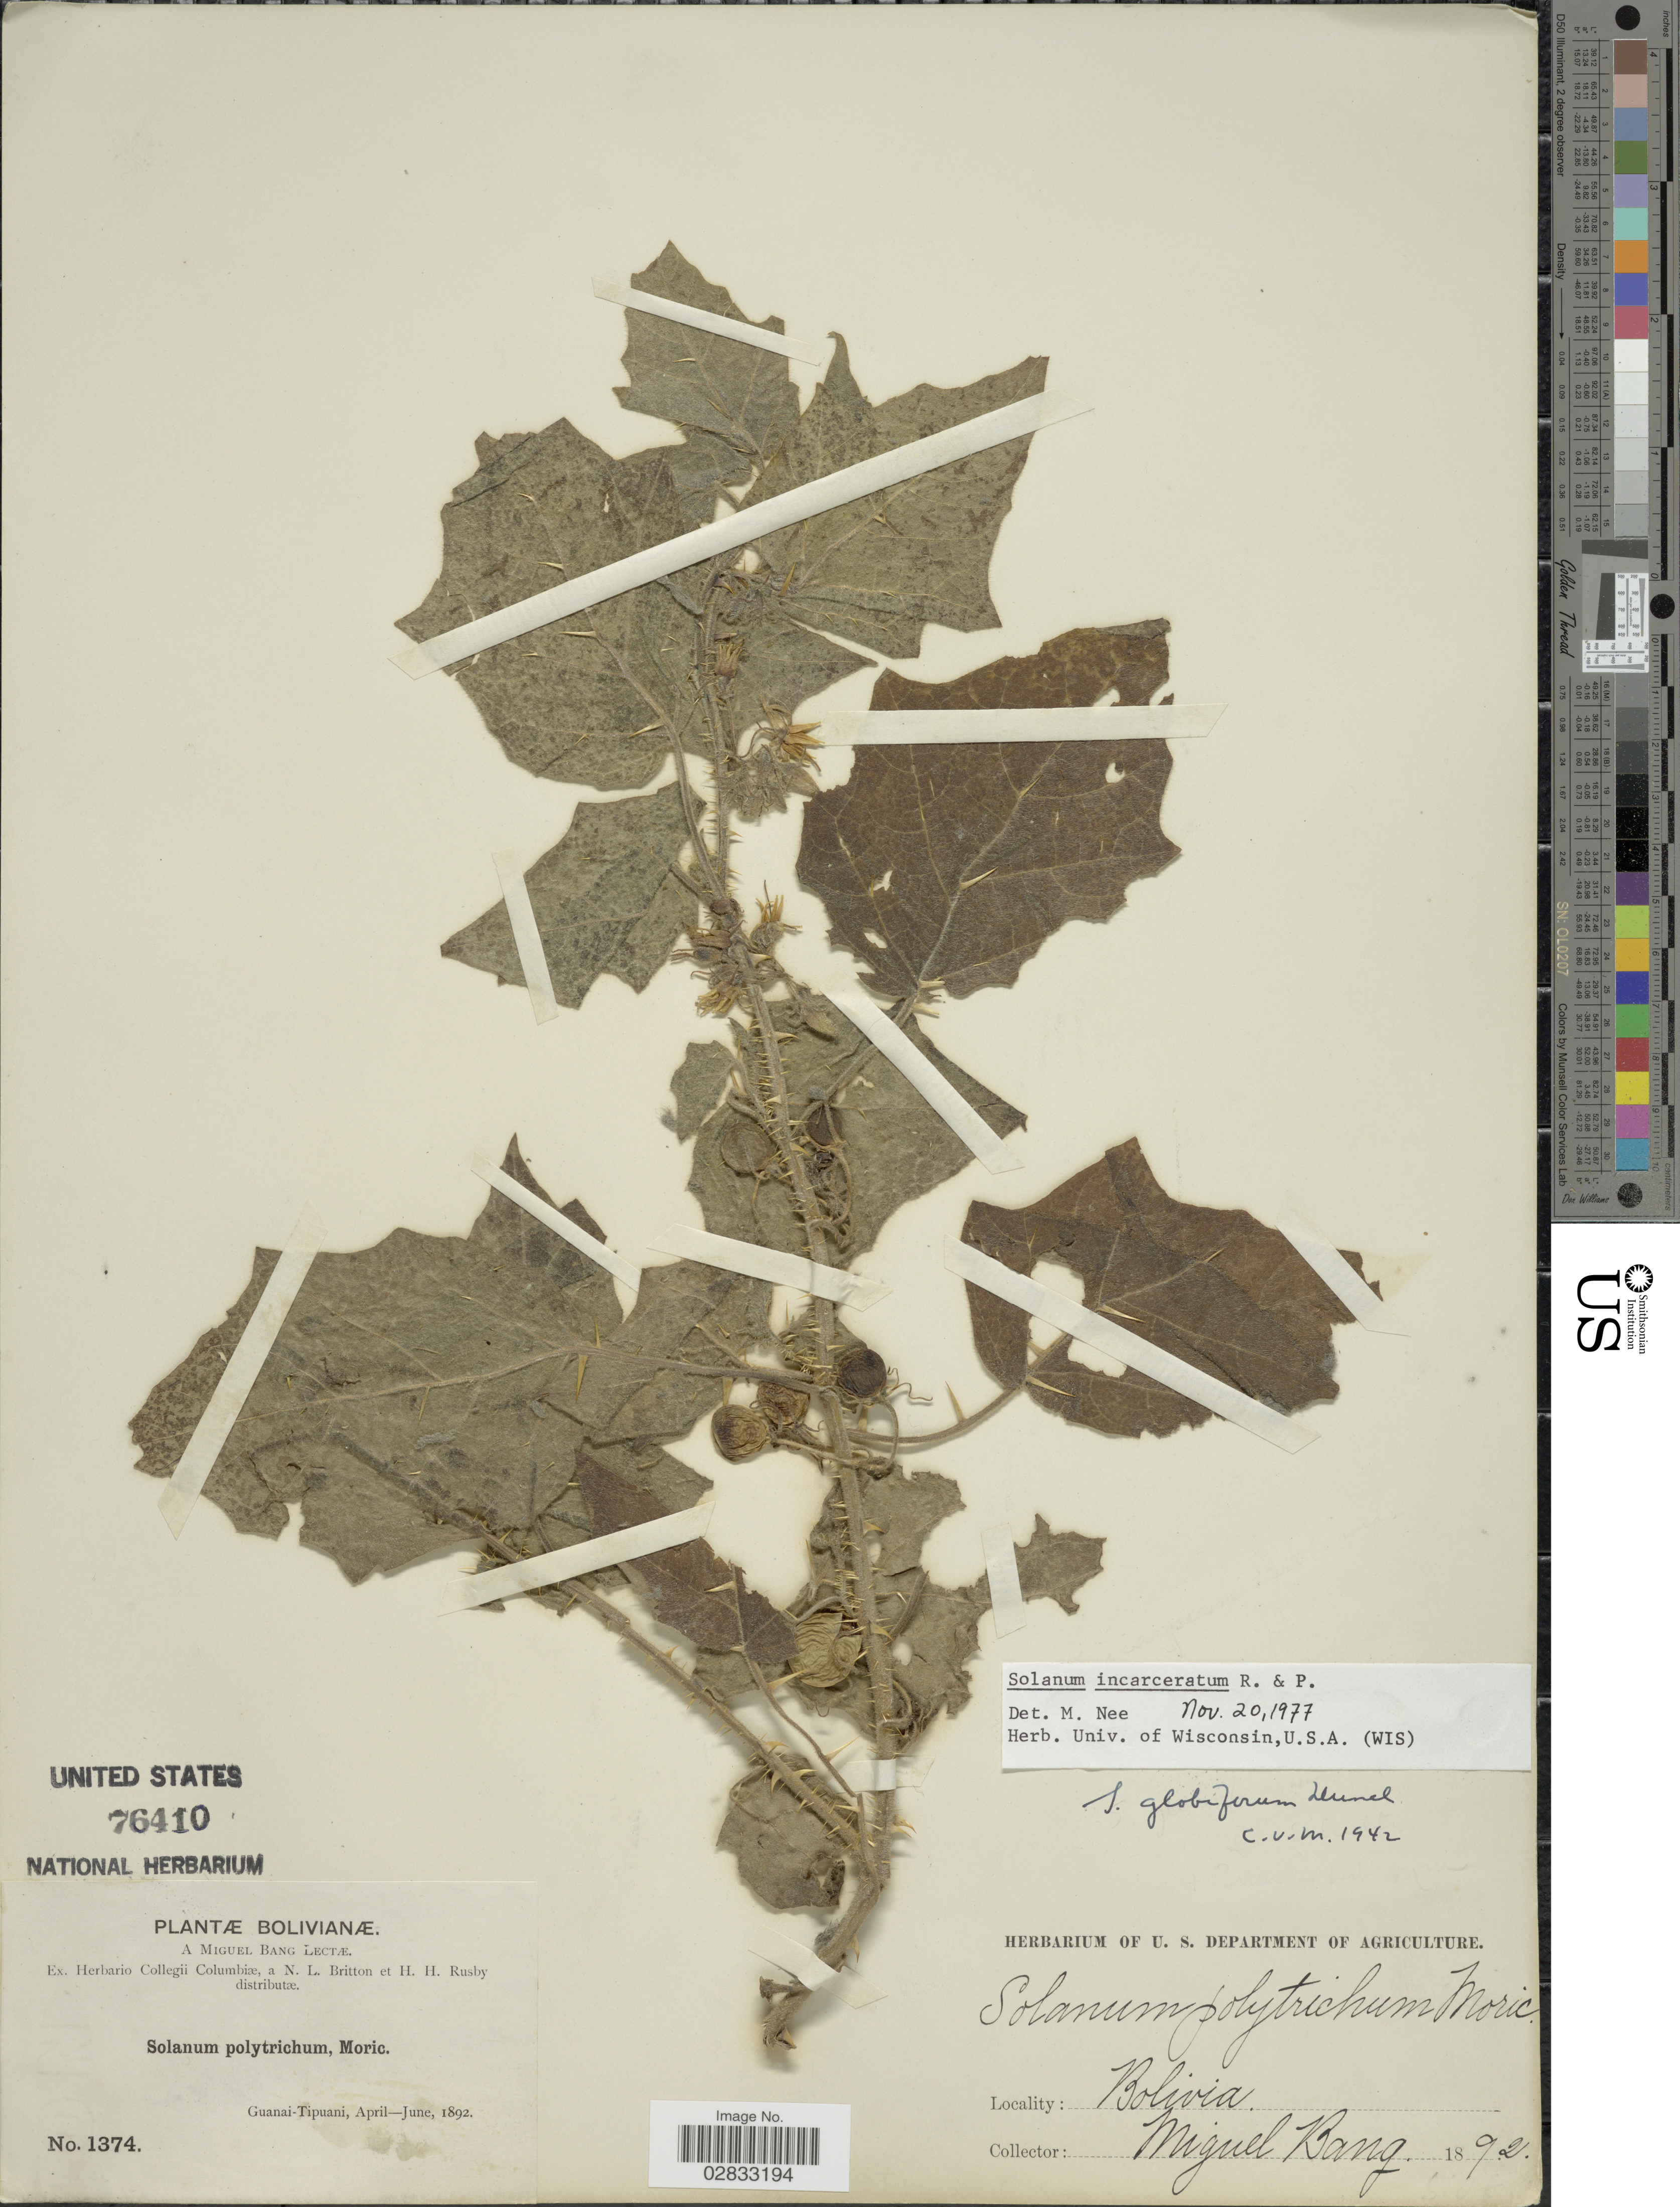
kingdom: Plantae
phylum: Tracheophyta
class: Magnoliopsida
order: Solanales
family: Solanaceae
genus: Solanum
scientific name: Solanum incarceratum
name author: Ruiz & Pav.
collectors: M. Bang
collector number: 1374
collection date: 1892-04/1892-06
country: Bolivia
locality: Guanai- Tipuani.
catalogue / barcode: US 76410